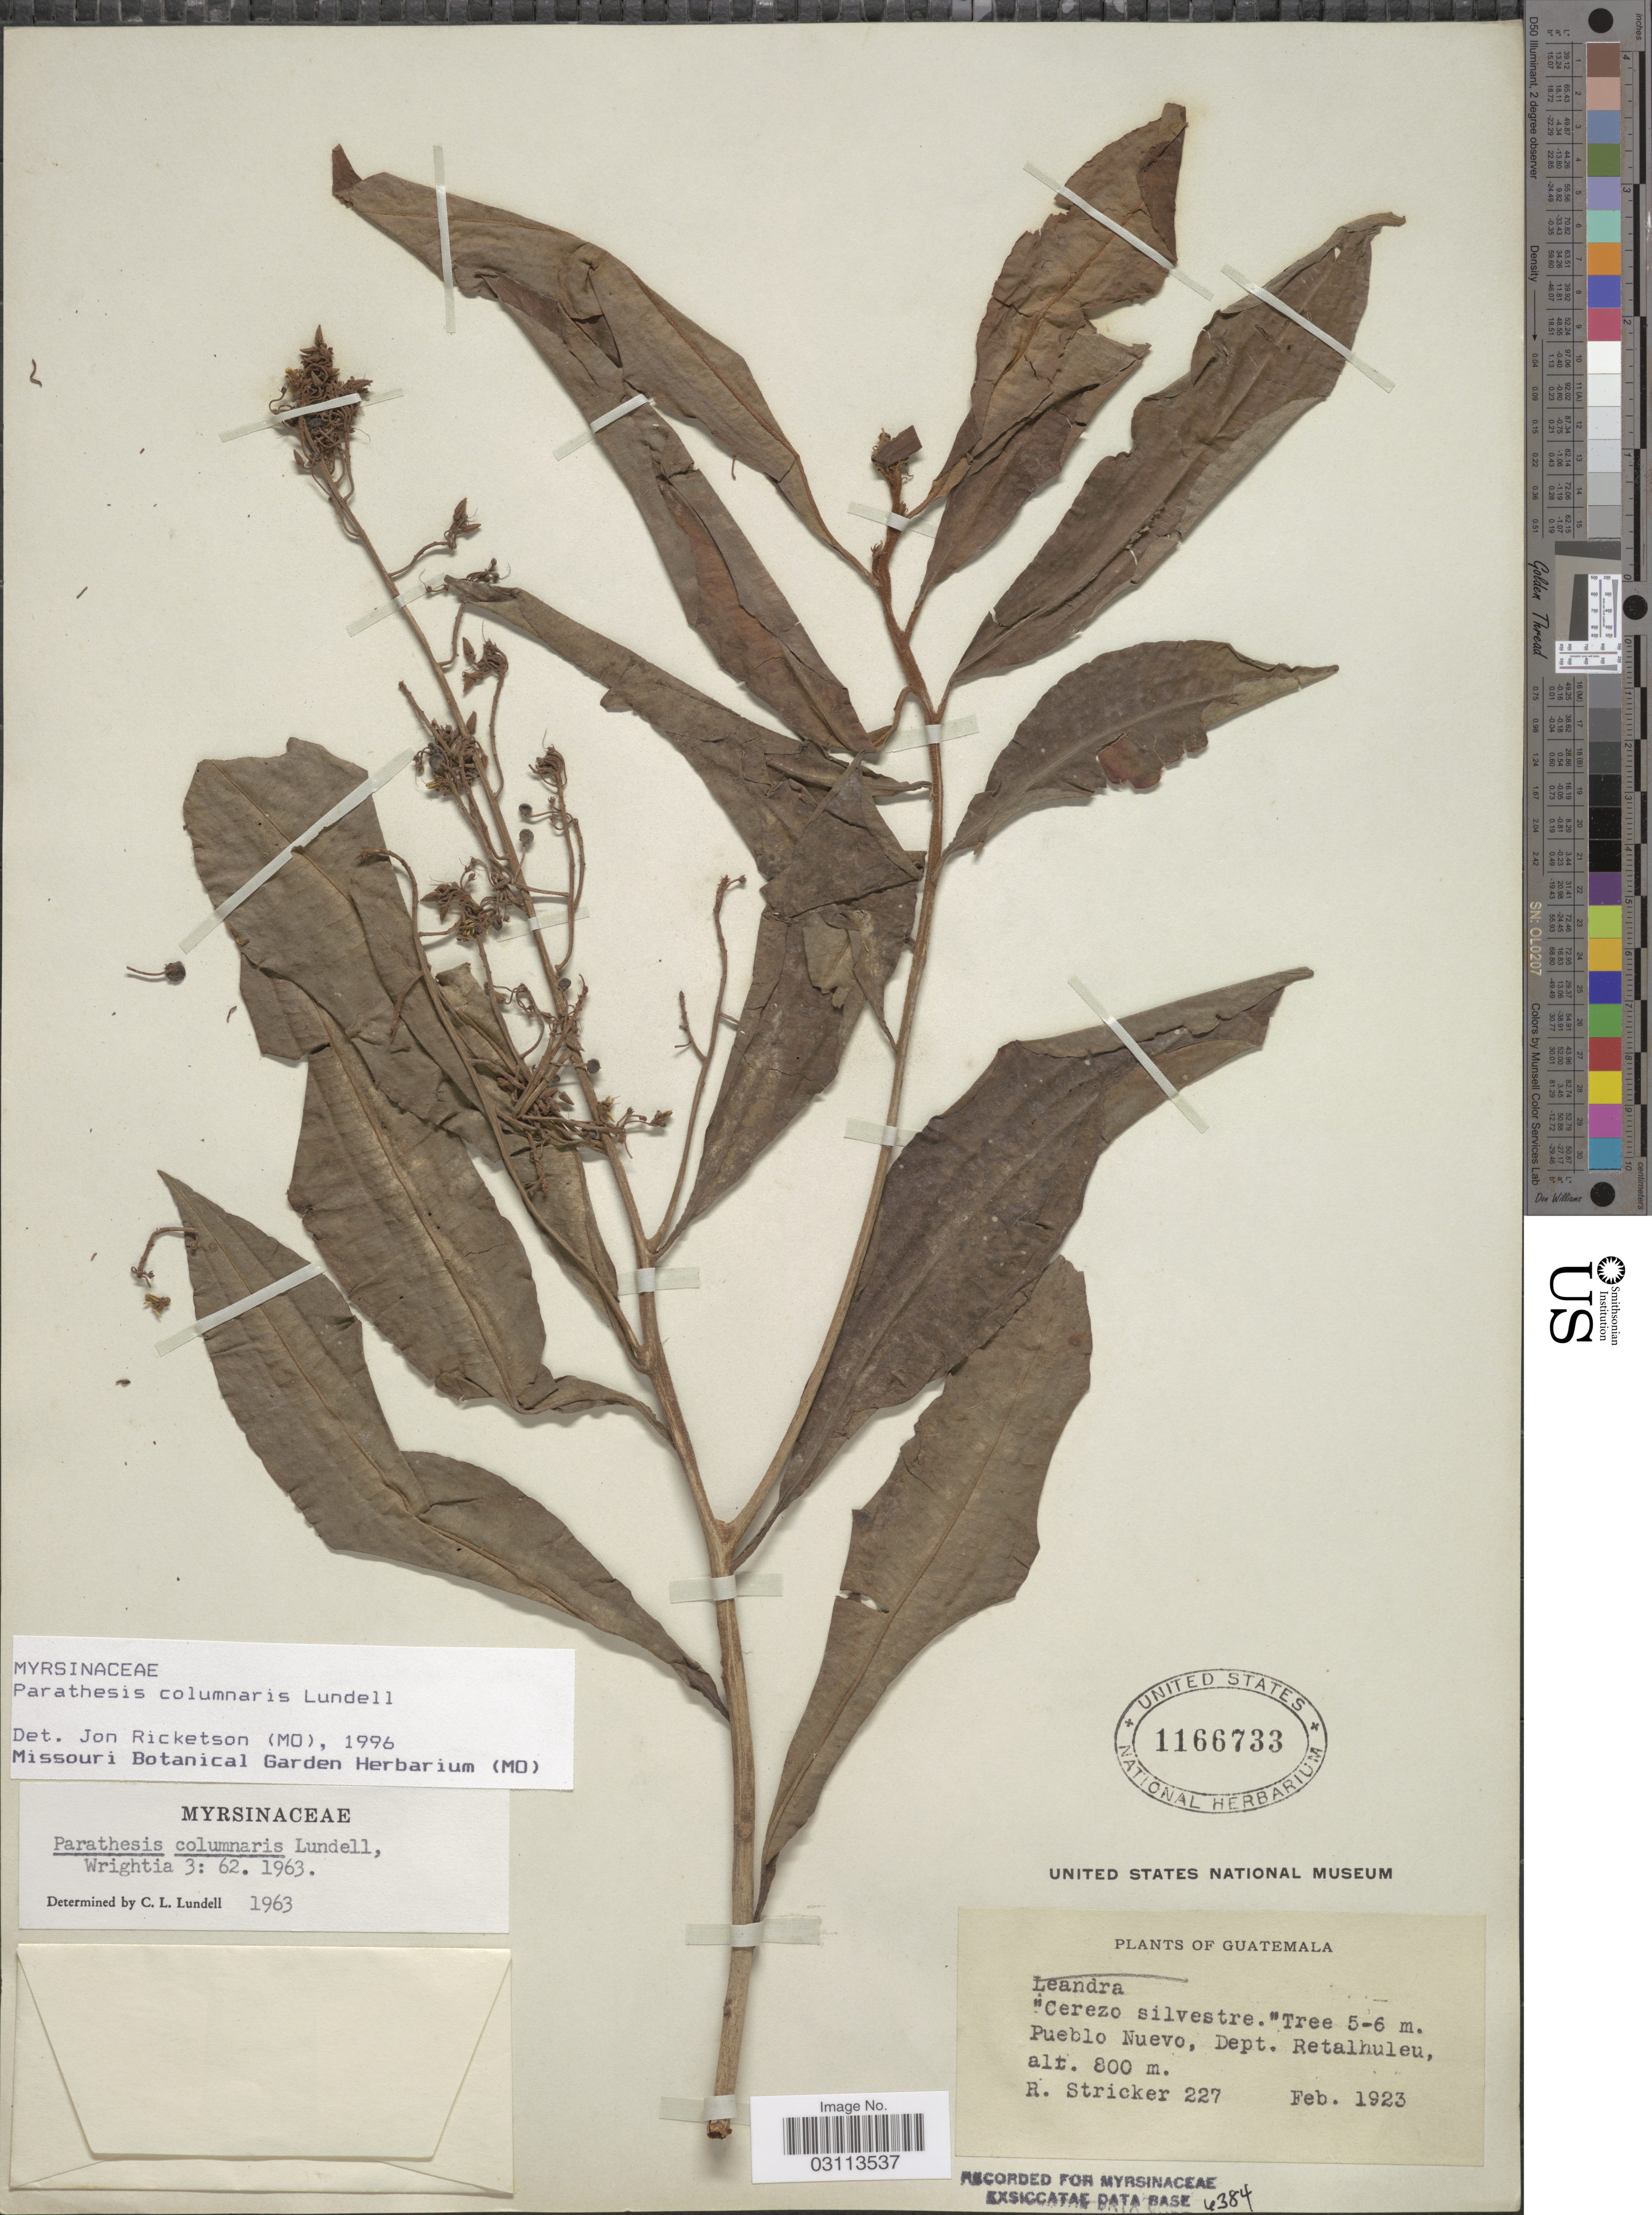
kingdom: Plantae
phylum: Tracheophyta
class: Magnoliopsida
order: Ericales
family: Primulaceae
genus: Parathesis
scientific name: Parathesis sp.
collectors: R. Stricker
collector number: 227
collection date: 1923-02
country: Guatemala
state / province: Retalhuleu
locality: Pueblo Nuevo, Dept. Retalhuleu.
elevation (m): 800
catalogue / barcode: US 1166733